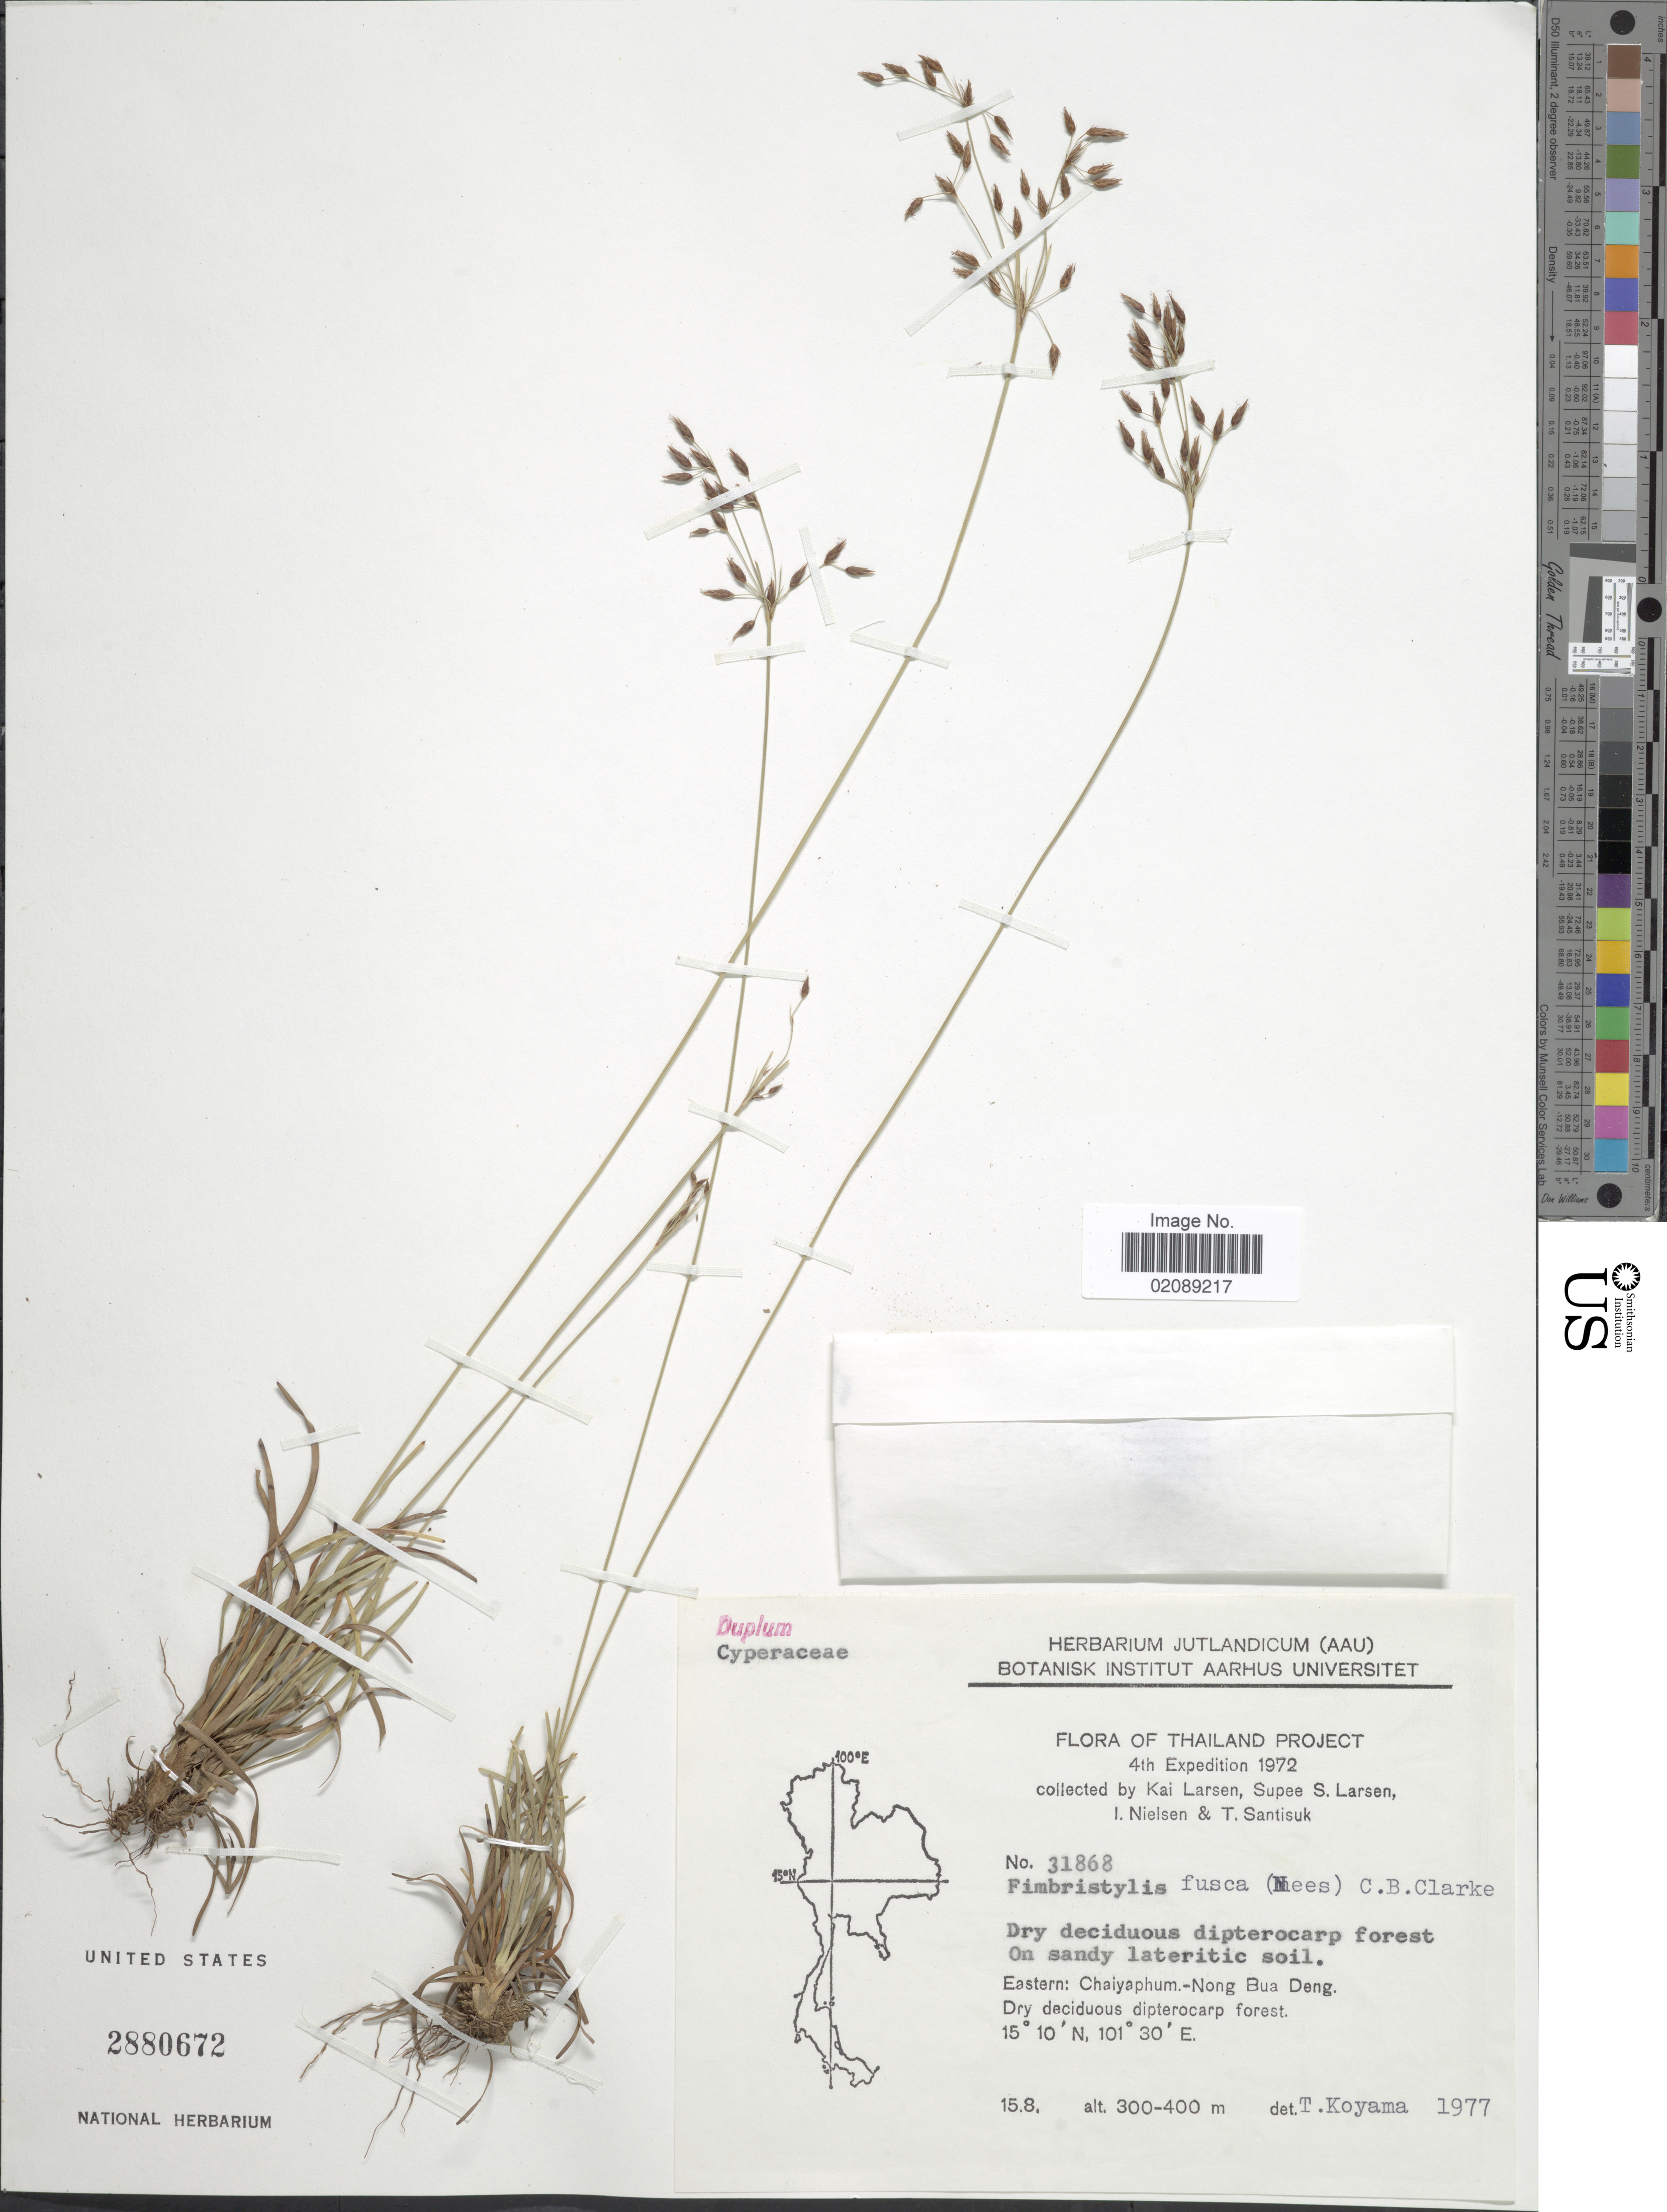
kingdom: Plantae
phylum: Tracheophyta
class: Liliopsida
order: Poales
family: Cyperaceae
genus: Fimbristylis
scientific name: Fimbristylis fusca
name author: (Nees) Benth. ex C.B. Clarke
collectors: K. Larsen, S. Larsen, I. Nielsen & T. Santisuk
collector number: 31868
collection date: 1972-08-15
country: Thailand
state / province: Chaiyaphum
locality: Nong Bua Deng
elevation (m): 300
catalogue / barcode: US 2880672